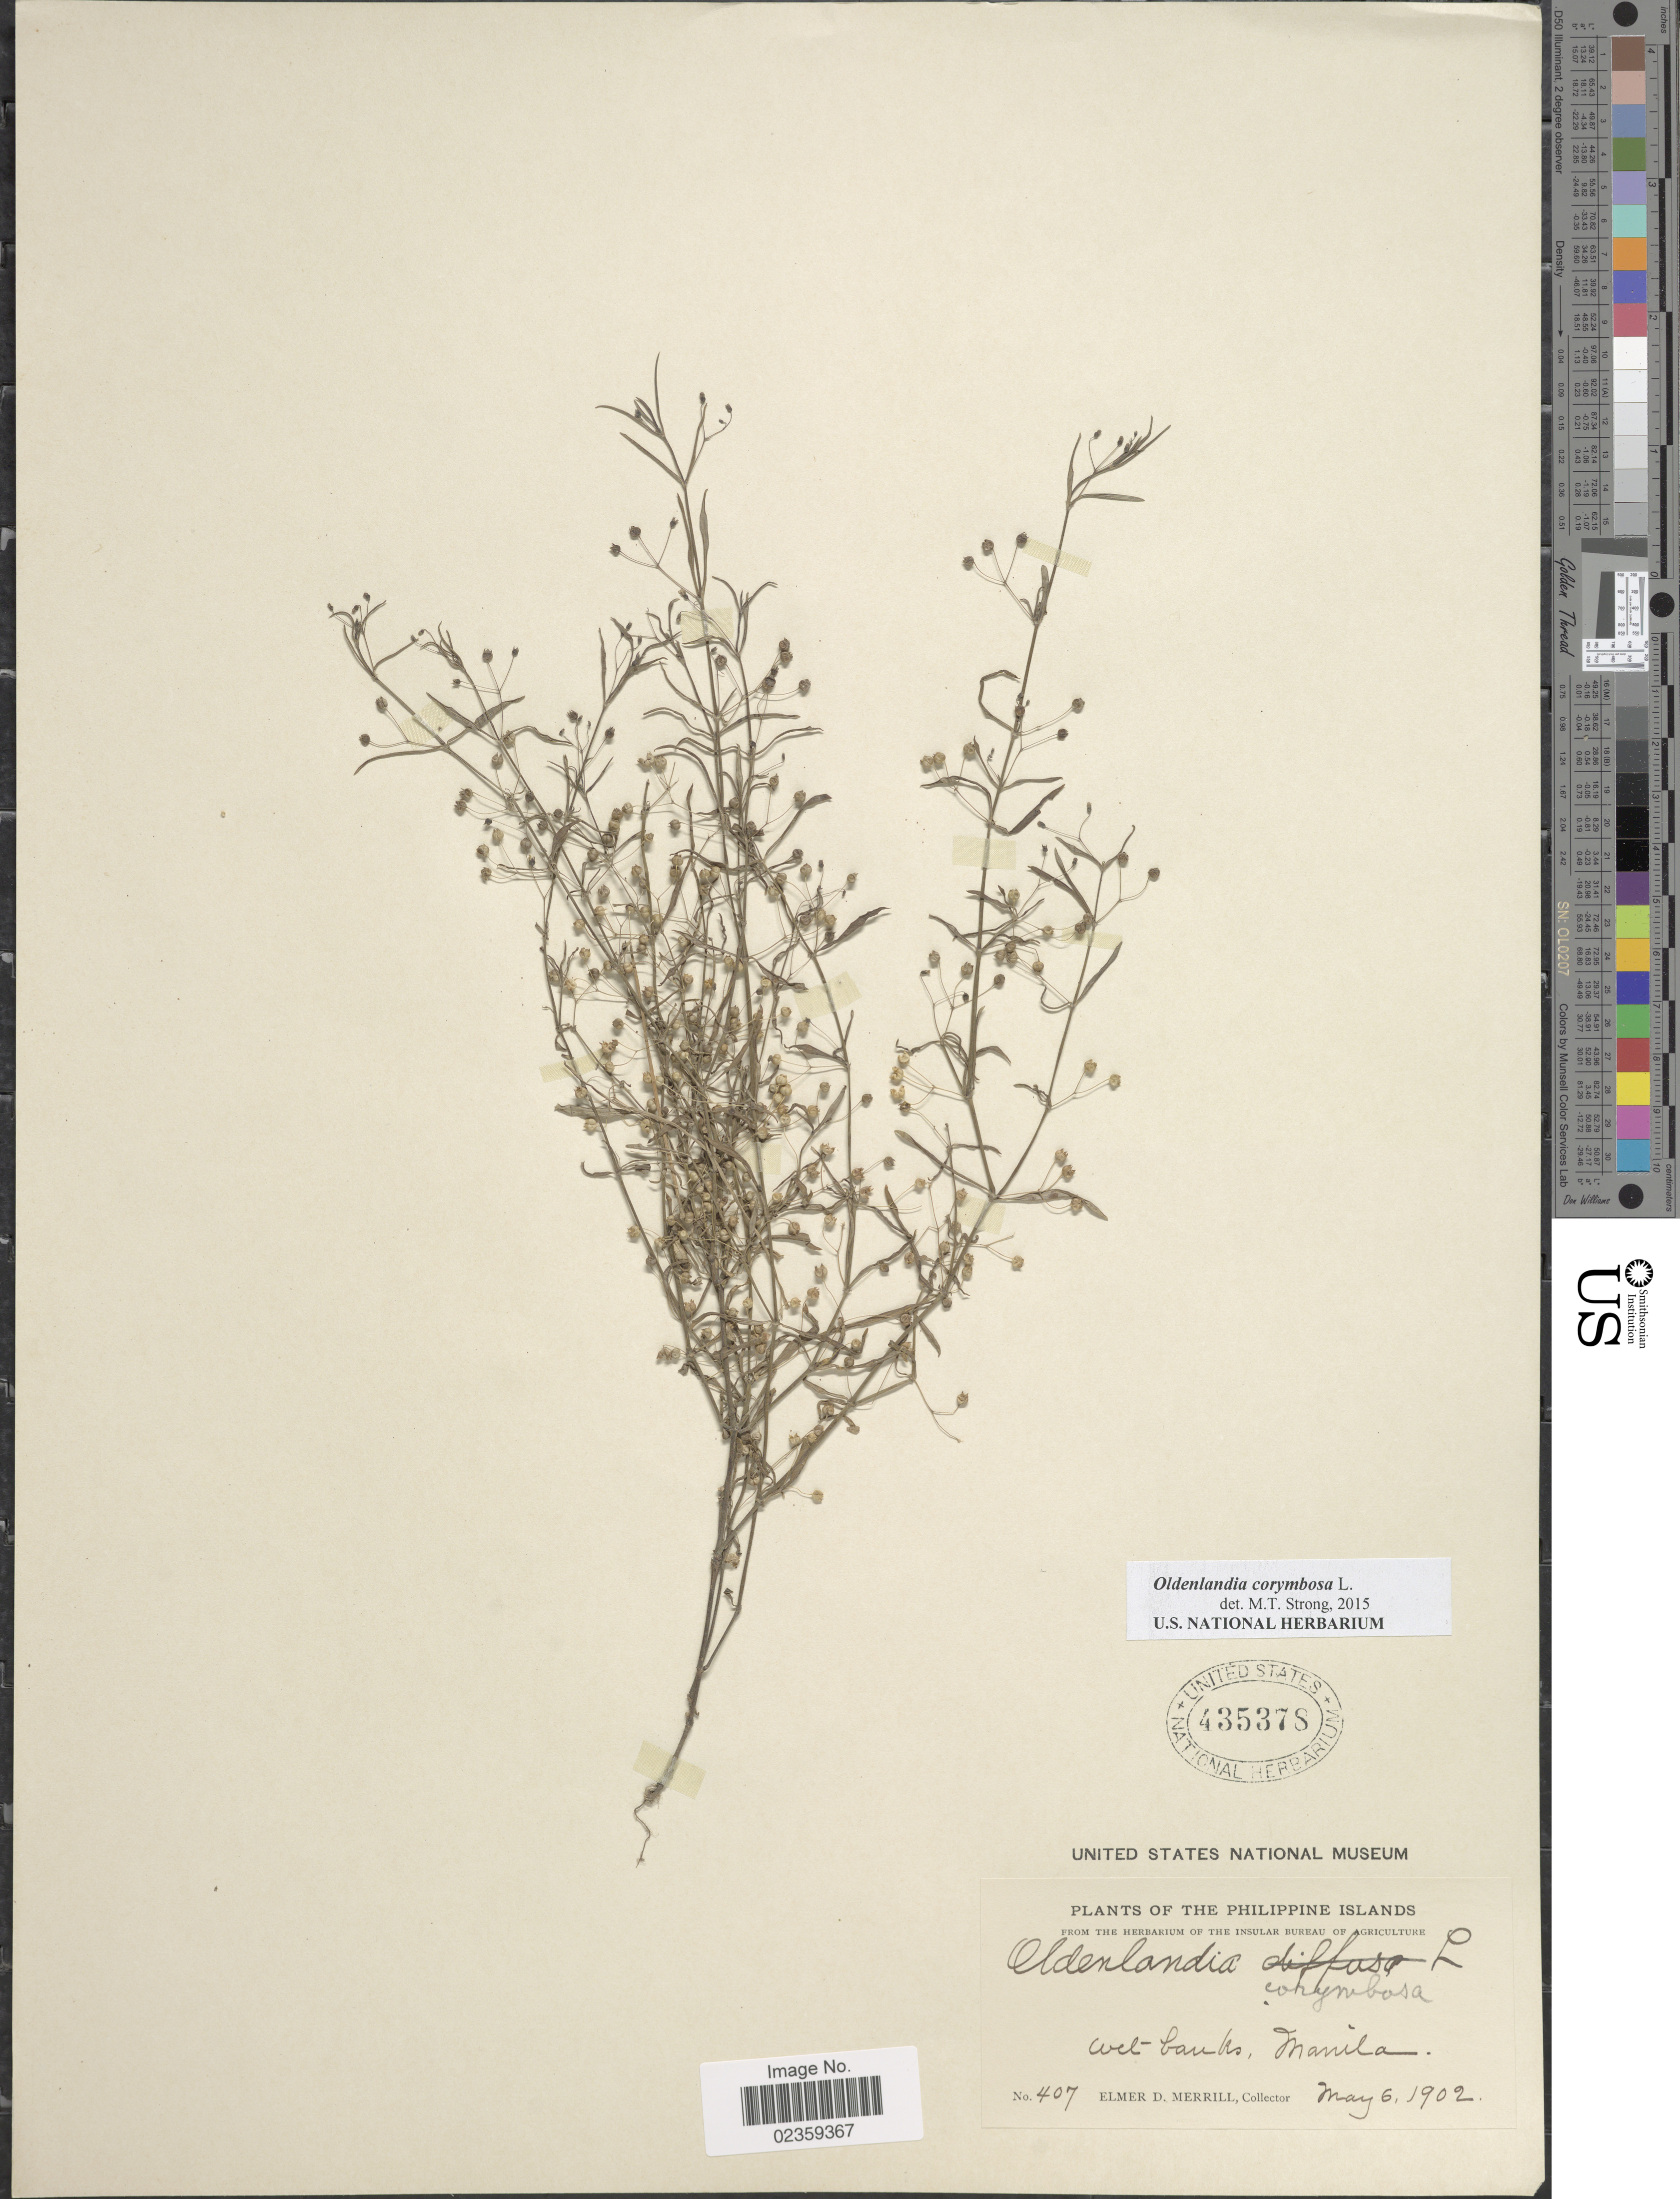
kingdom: Plantae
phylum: Tracheophyta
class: Magnoliopsida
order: Gentianales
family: Rubiaceae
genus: Oldenlandia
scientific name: Oldenlandia corymbosa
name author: L.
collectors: E. D. Merrill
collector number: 407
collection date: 1902-05-06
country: Philippines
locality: Philippine Islands. Wet banks, Manila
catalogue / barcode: US 435378